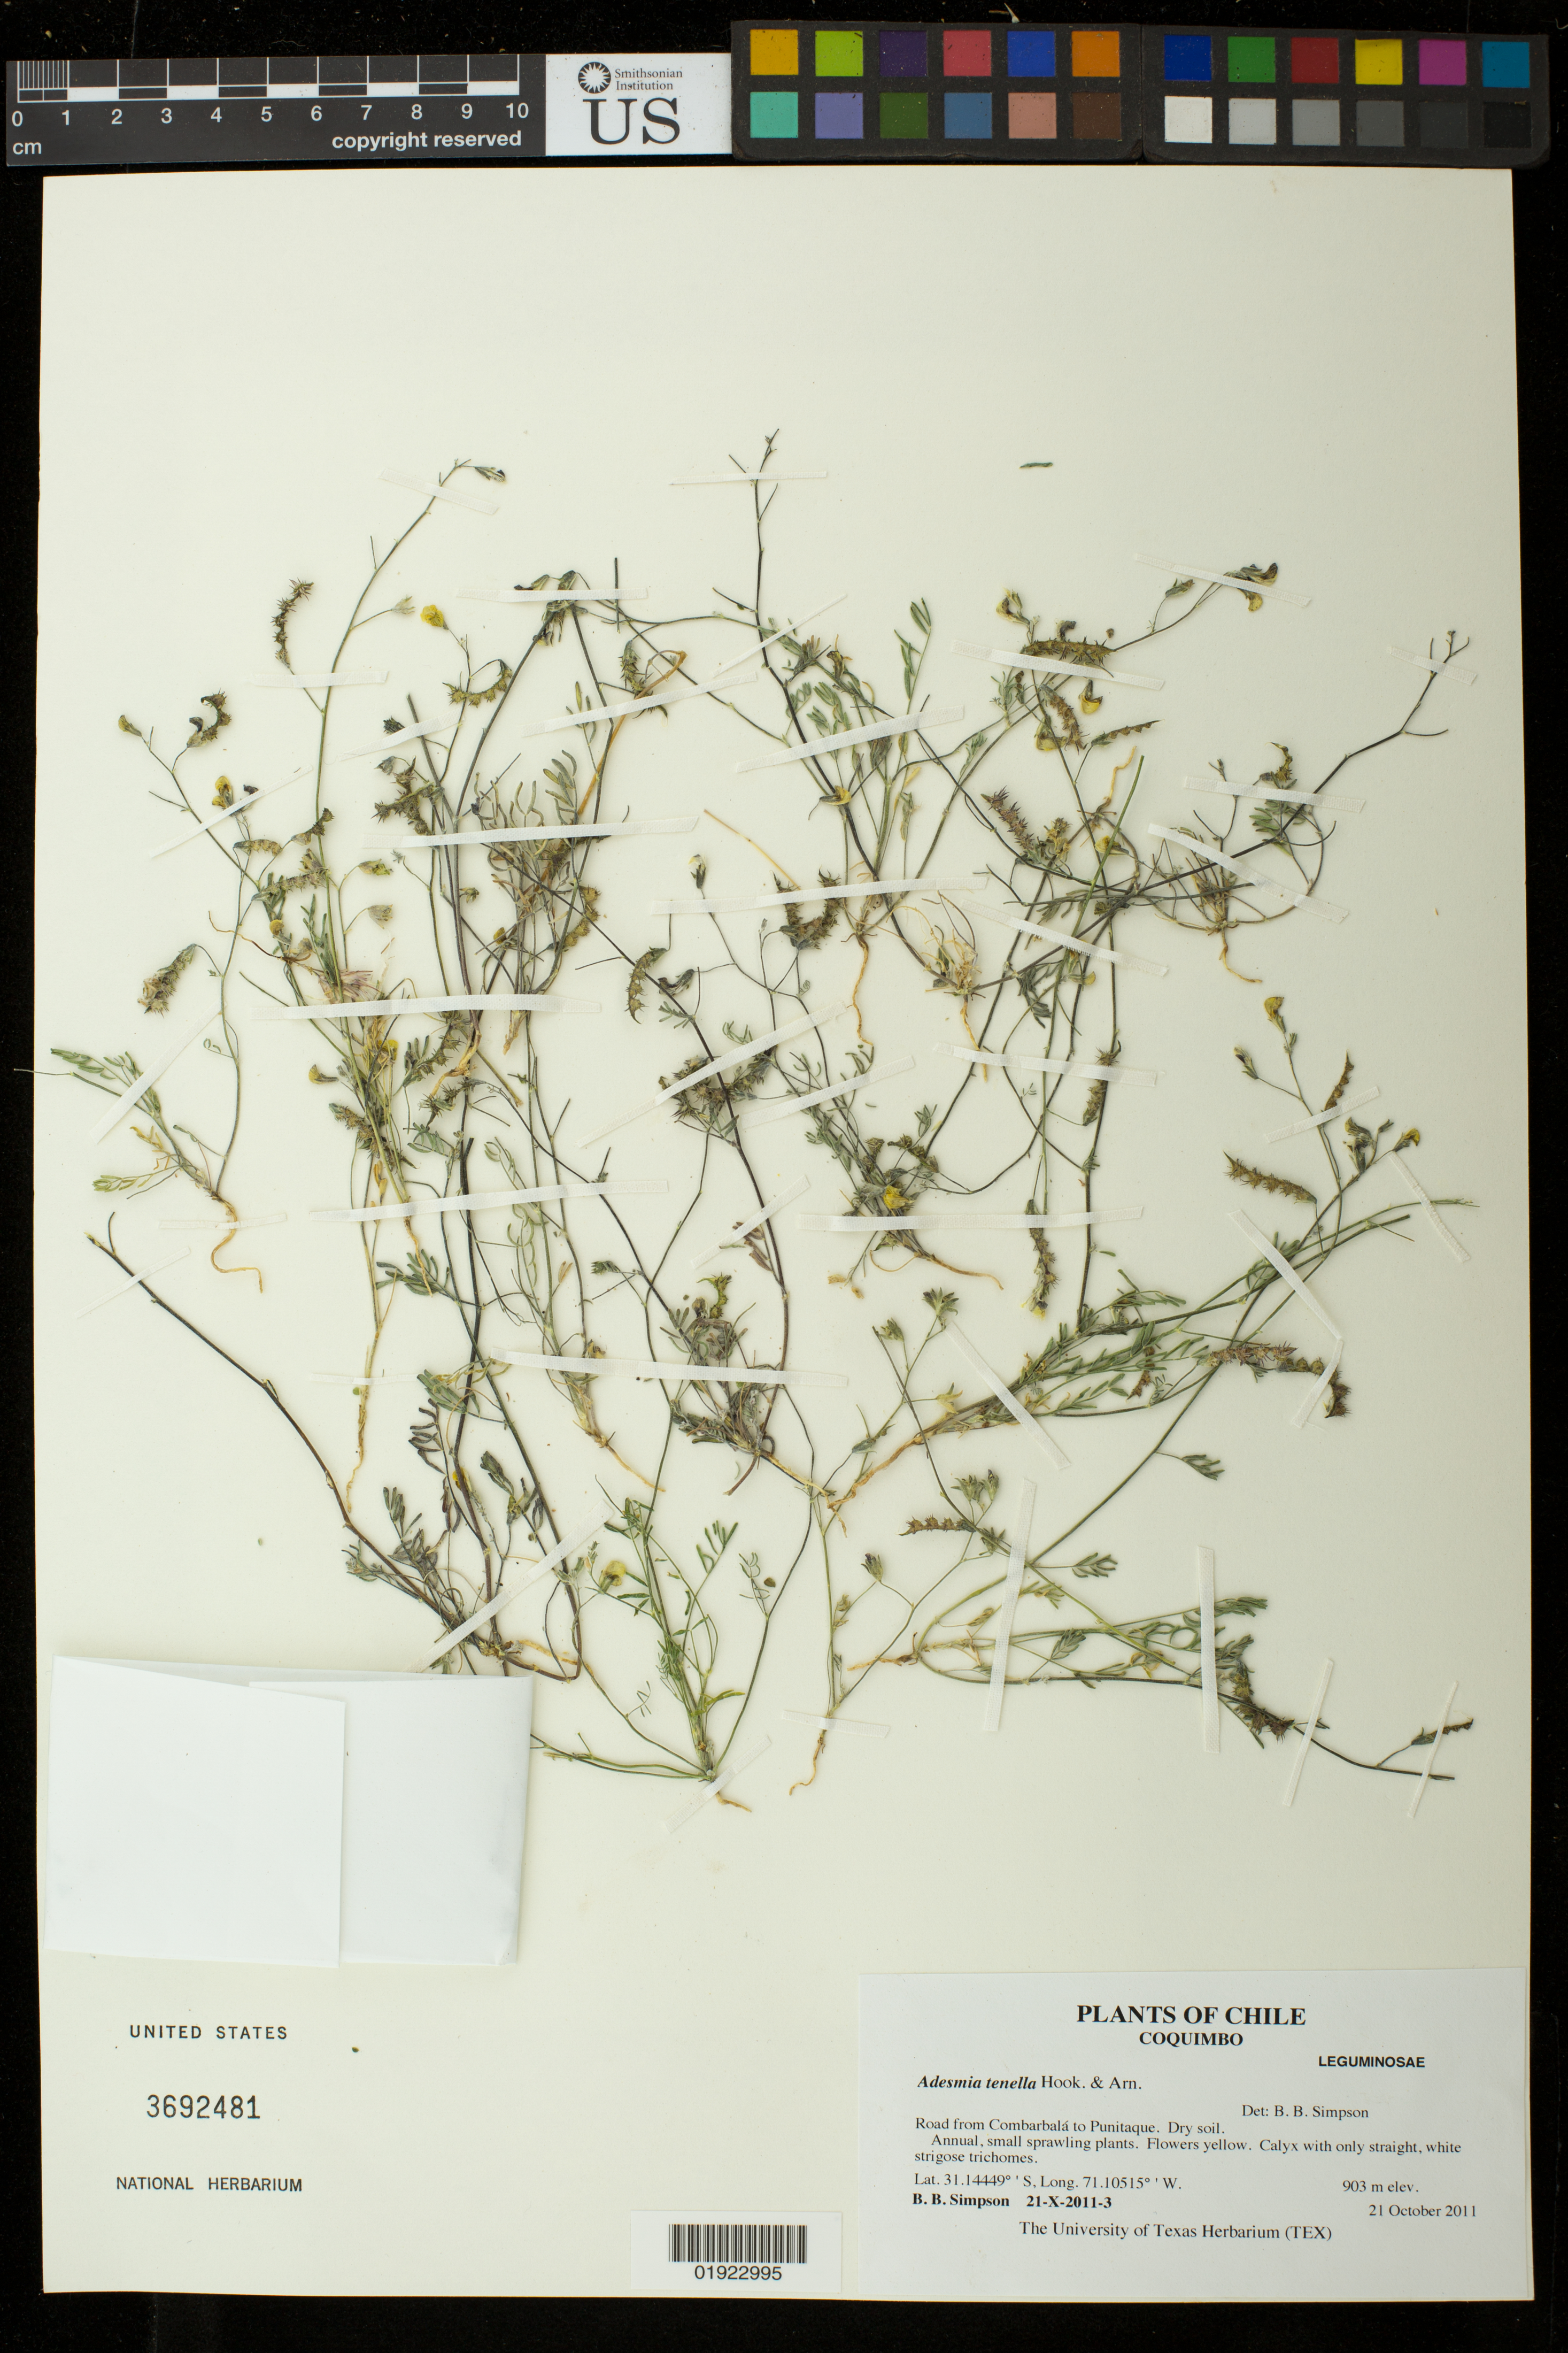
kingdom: Plantae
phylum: Tracheophyta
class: Magnoliopsida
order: Fabales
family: Fabaceae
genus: Adesmia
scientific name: Adesmia tenella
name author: Hook. & Arn.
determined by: Simpson, B. B.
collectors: B. Simpson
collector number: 21-X-2011-3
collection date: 2011-10-21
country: Chile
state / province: Coquimbo (IV)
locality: Road from Combarbala to Punitaque.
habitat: Dry soil.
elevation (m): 903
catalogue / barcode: US 3692481